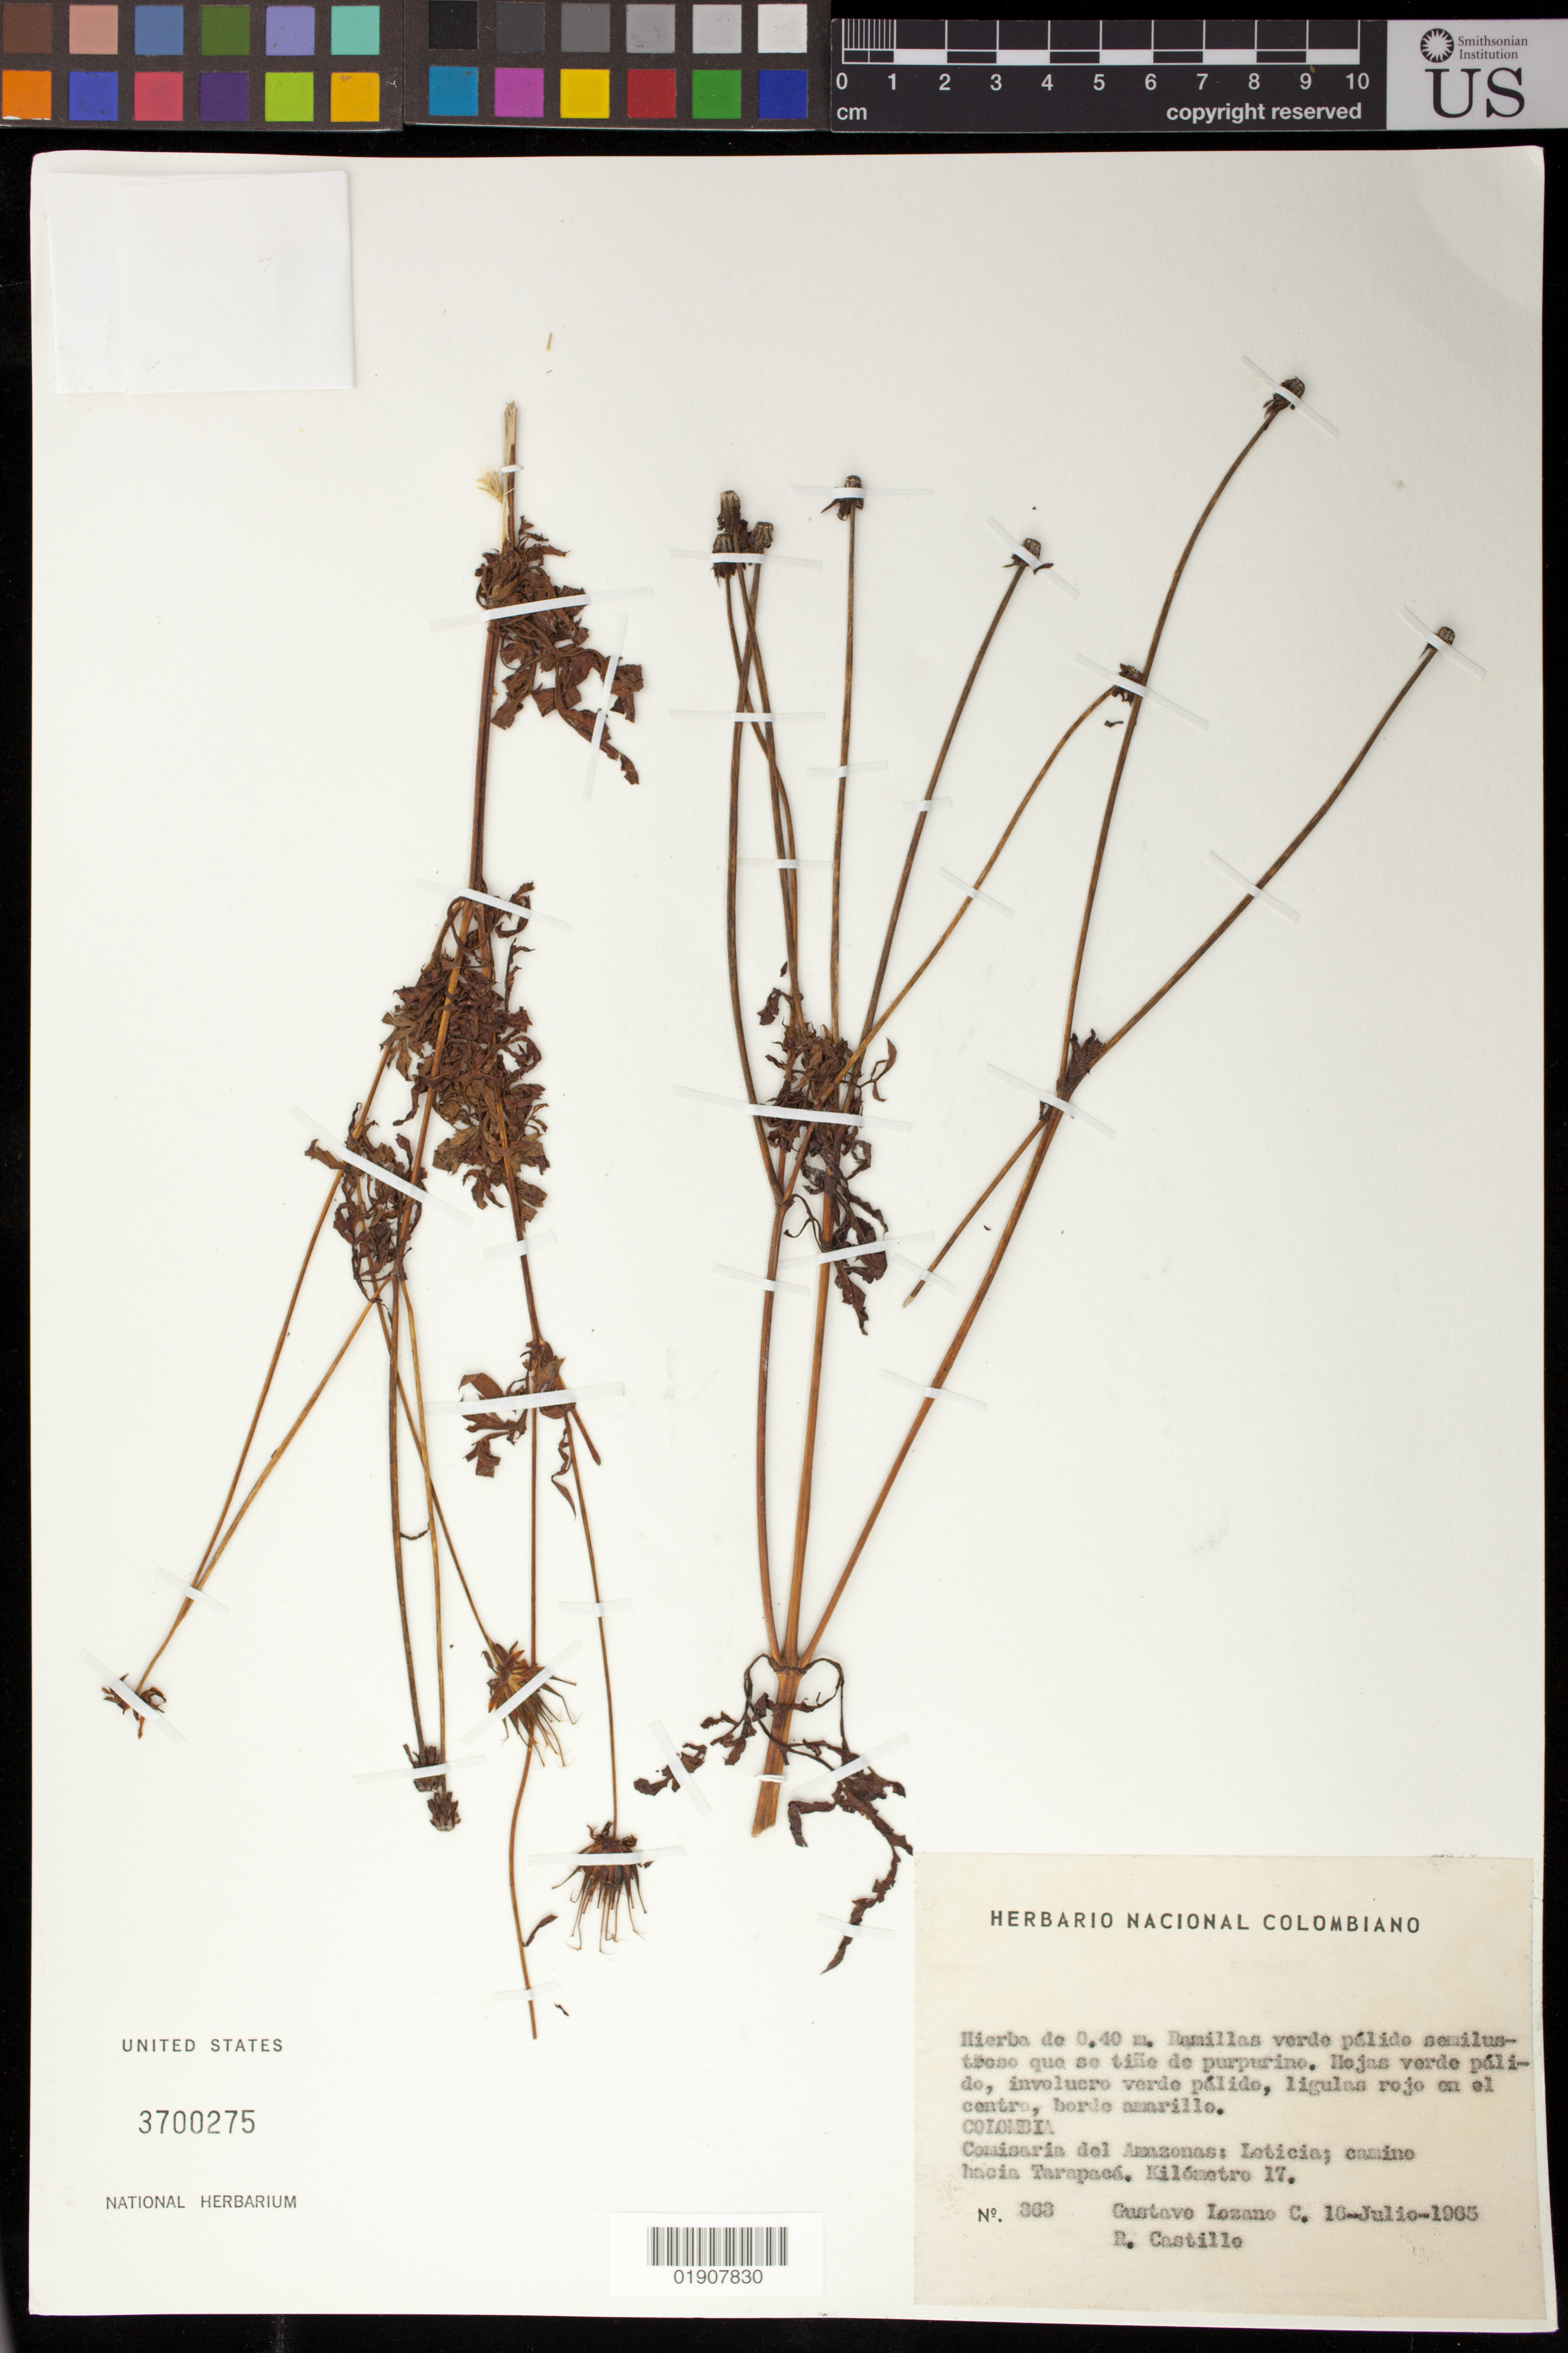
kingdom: Plantae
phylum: Tracheophyta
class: Magnoliopsida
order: Asterales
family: Asteraceae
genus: Cosmos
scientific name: Cosmos caudatus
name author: Kunth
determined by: Diaz Piedrahita, S.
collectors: G. Lozano-Contreras & R. Castillo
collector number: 363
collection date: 1965-07-18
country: Colombia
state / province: Amazônas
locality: Comisaria del Amazonas: Leticia; camino hacia Tarapaco. Kilometro 17.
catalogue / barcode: US 3700275